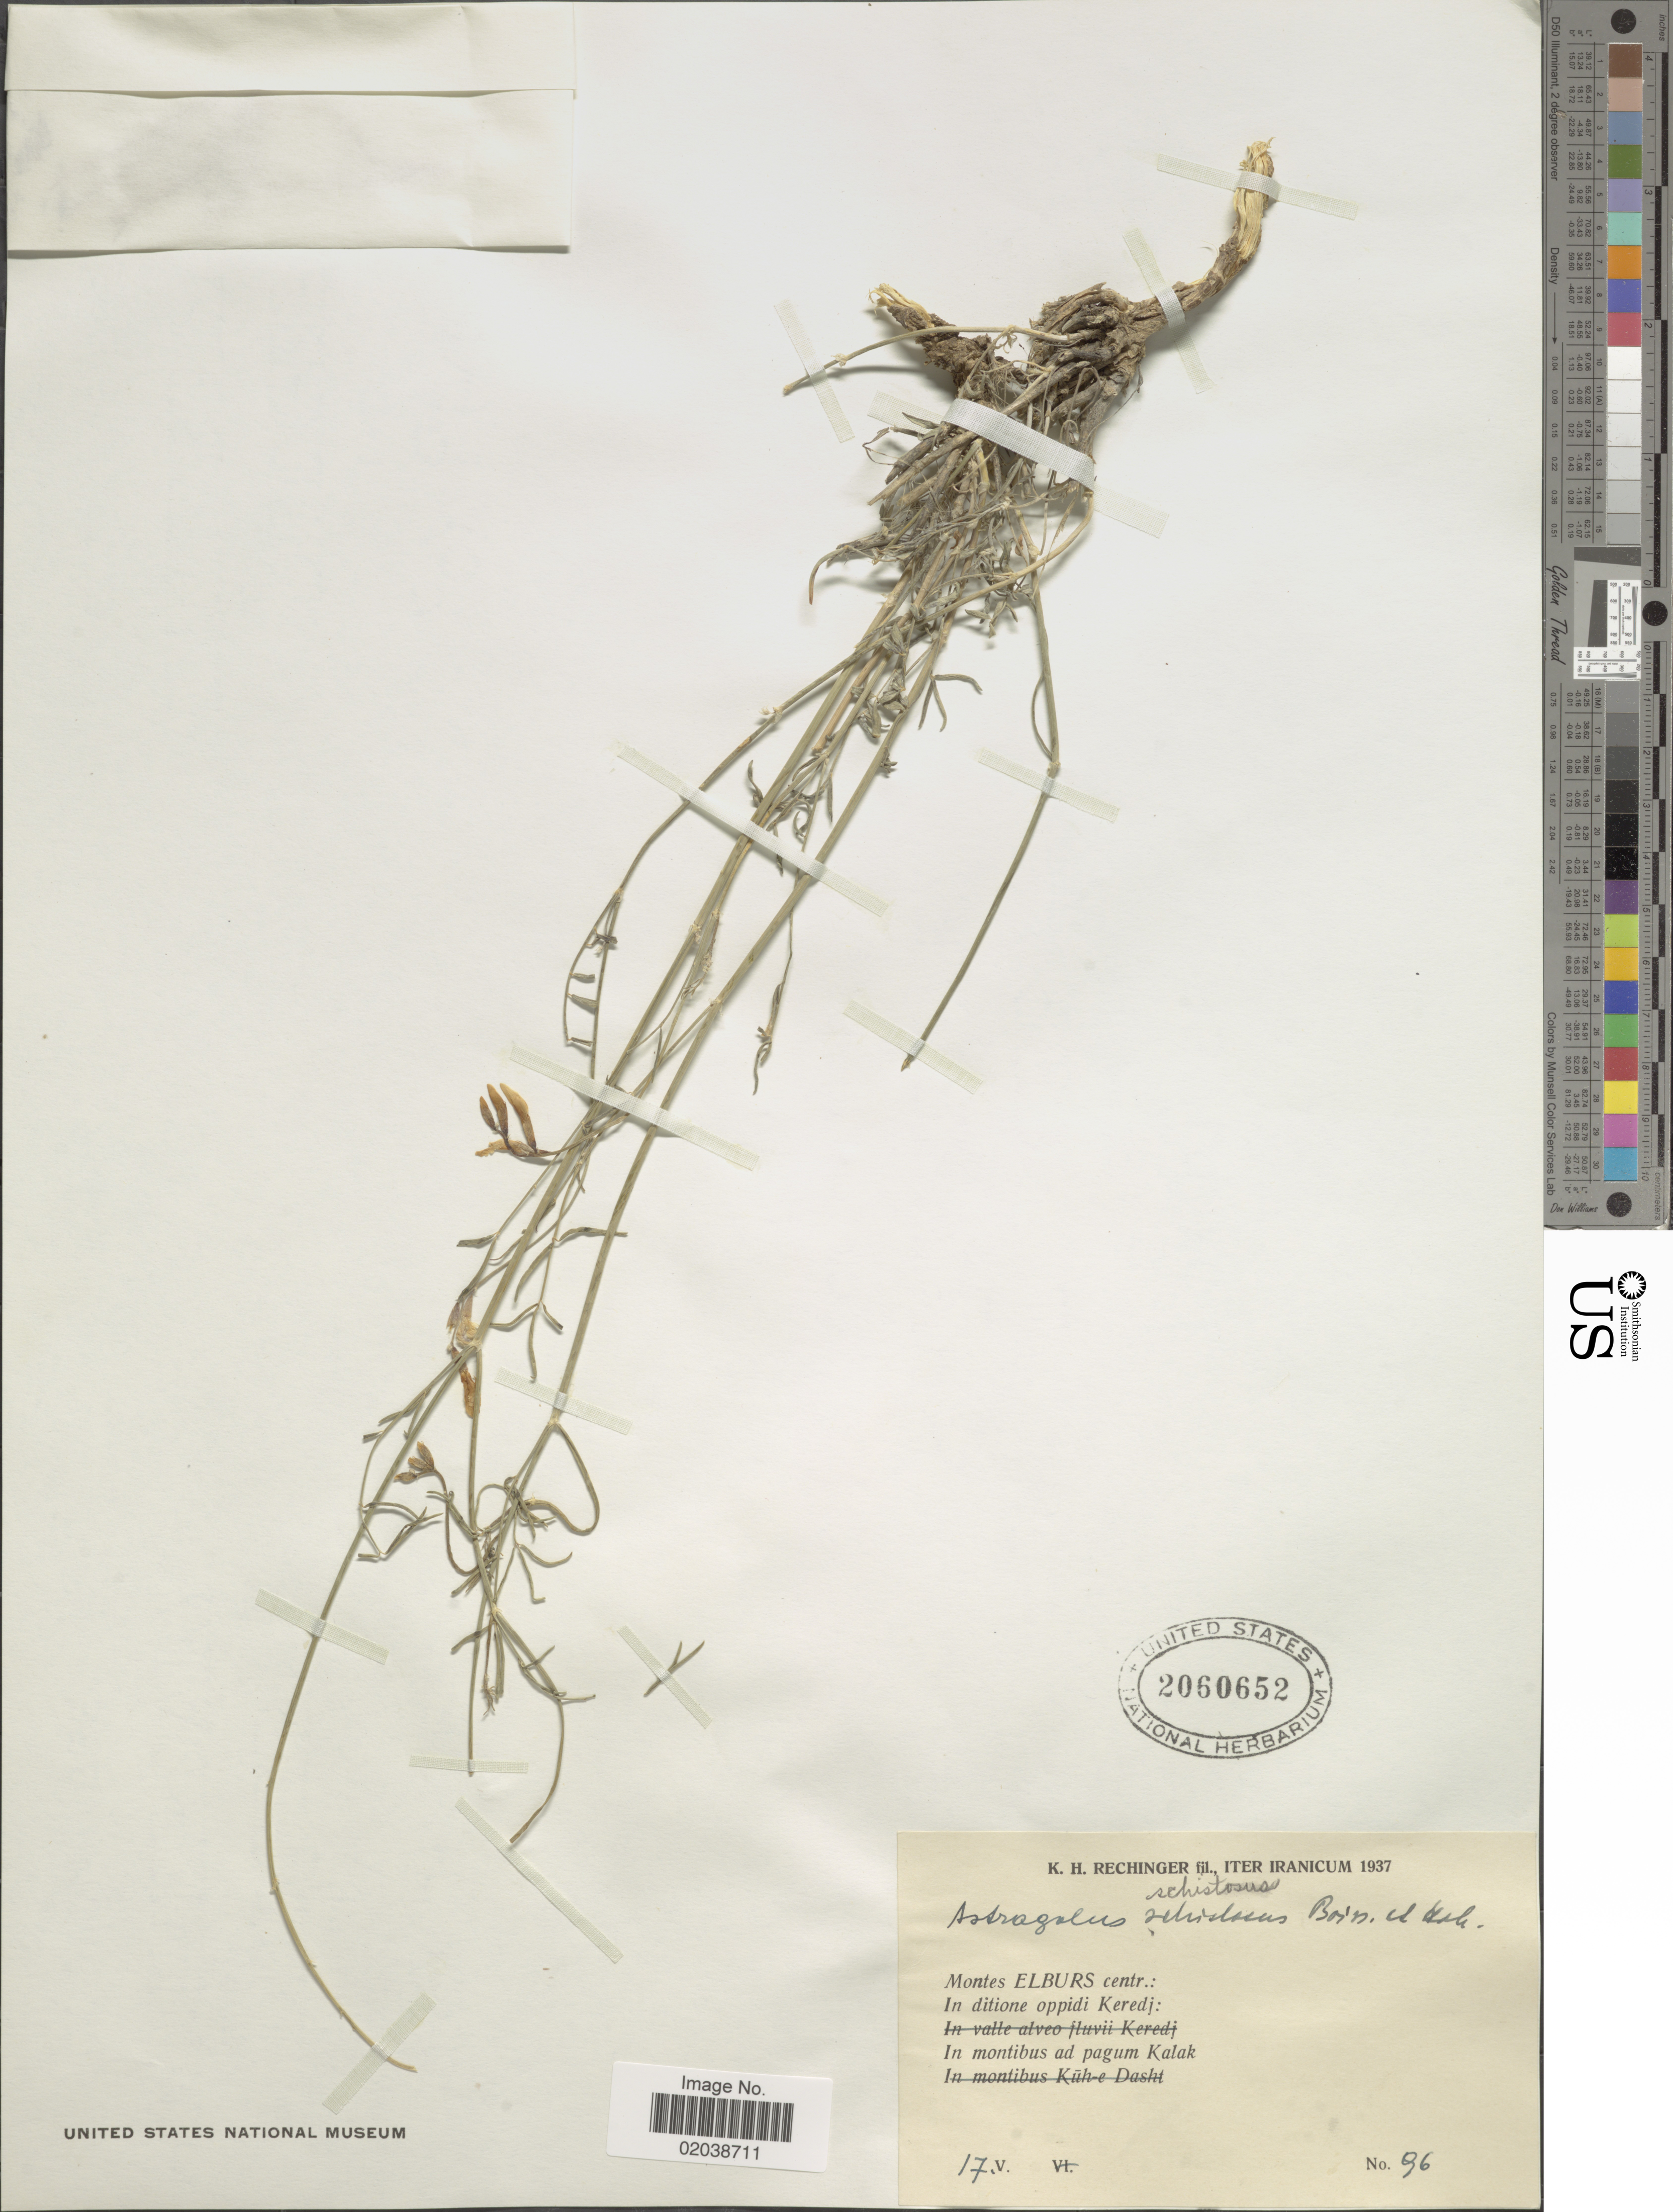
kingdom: Plantae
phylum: Tracheophyta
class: Magnoliopsida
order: Fabales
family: Fabaceae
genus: Astragalus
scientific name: Astragalus schistosus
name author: Boiss. & Hohen.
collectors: K. H. Rechinger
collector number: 96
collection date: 1937-05-17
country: Iran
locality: Montes Elburs centr: In montibus a pagum Kalak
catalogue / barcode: US 2060652